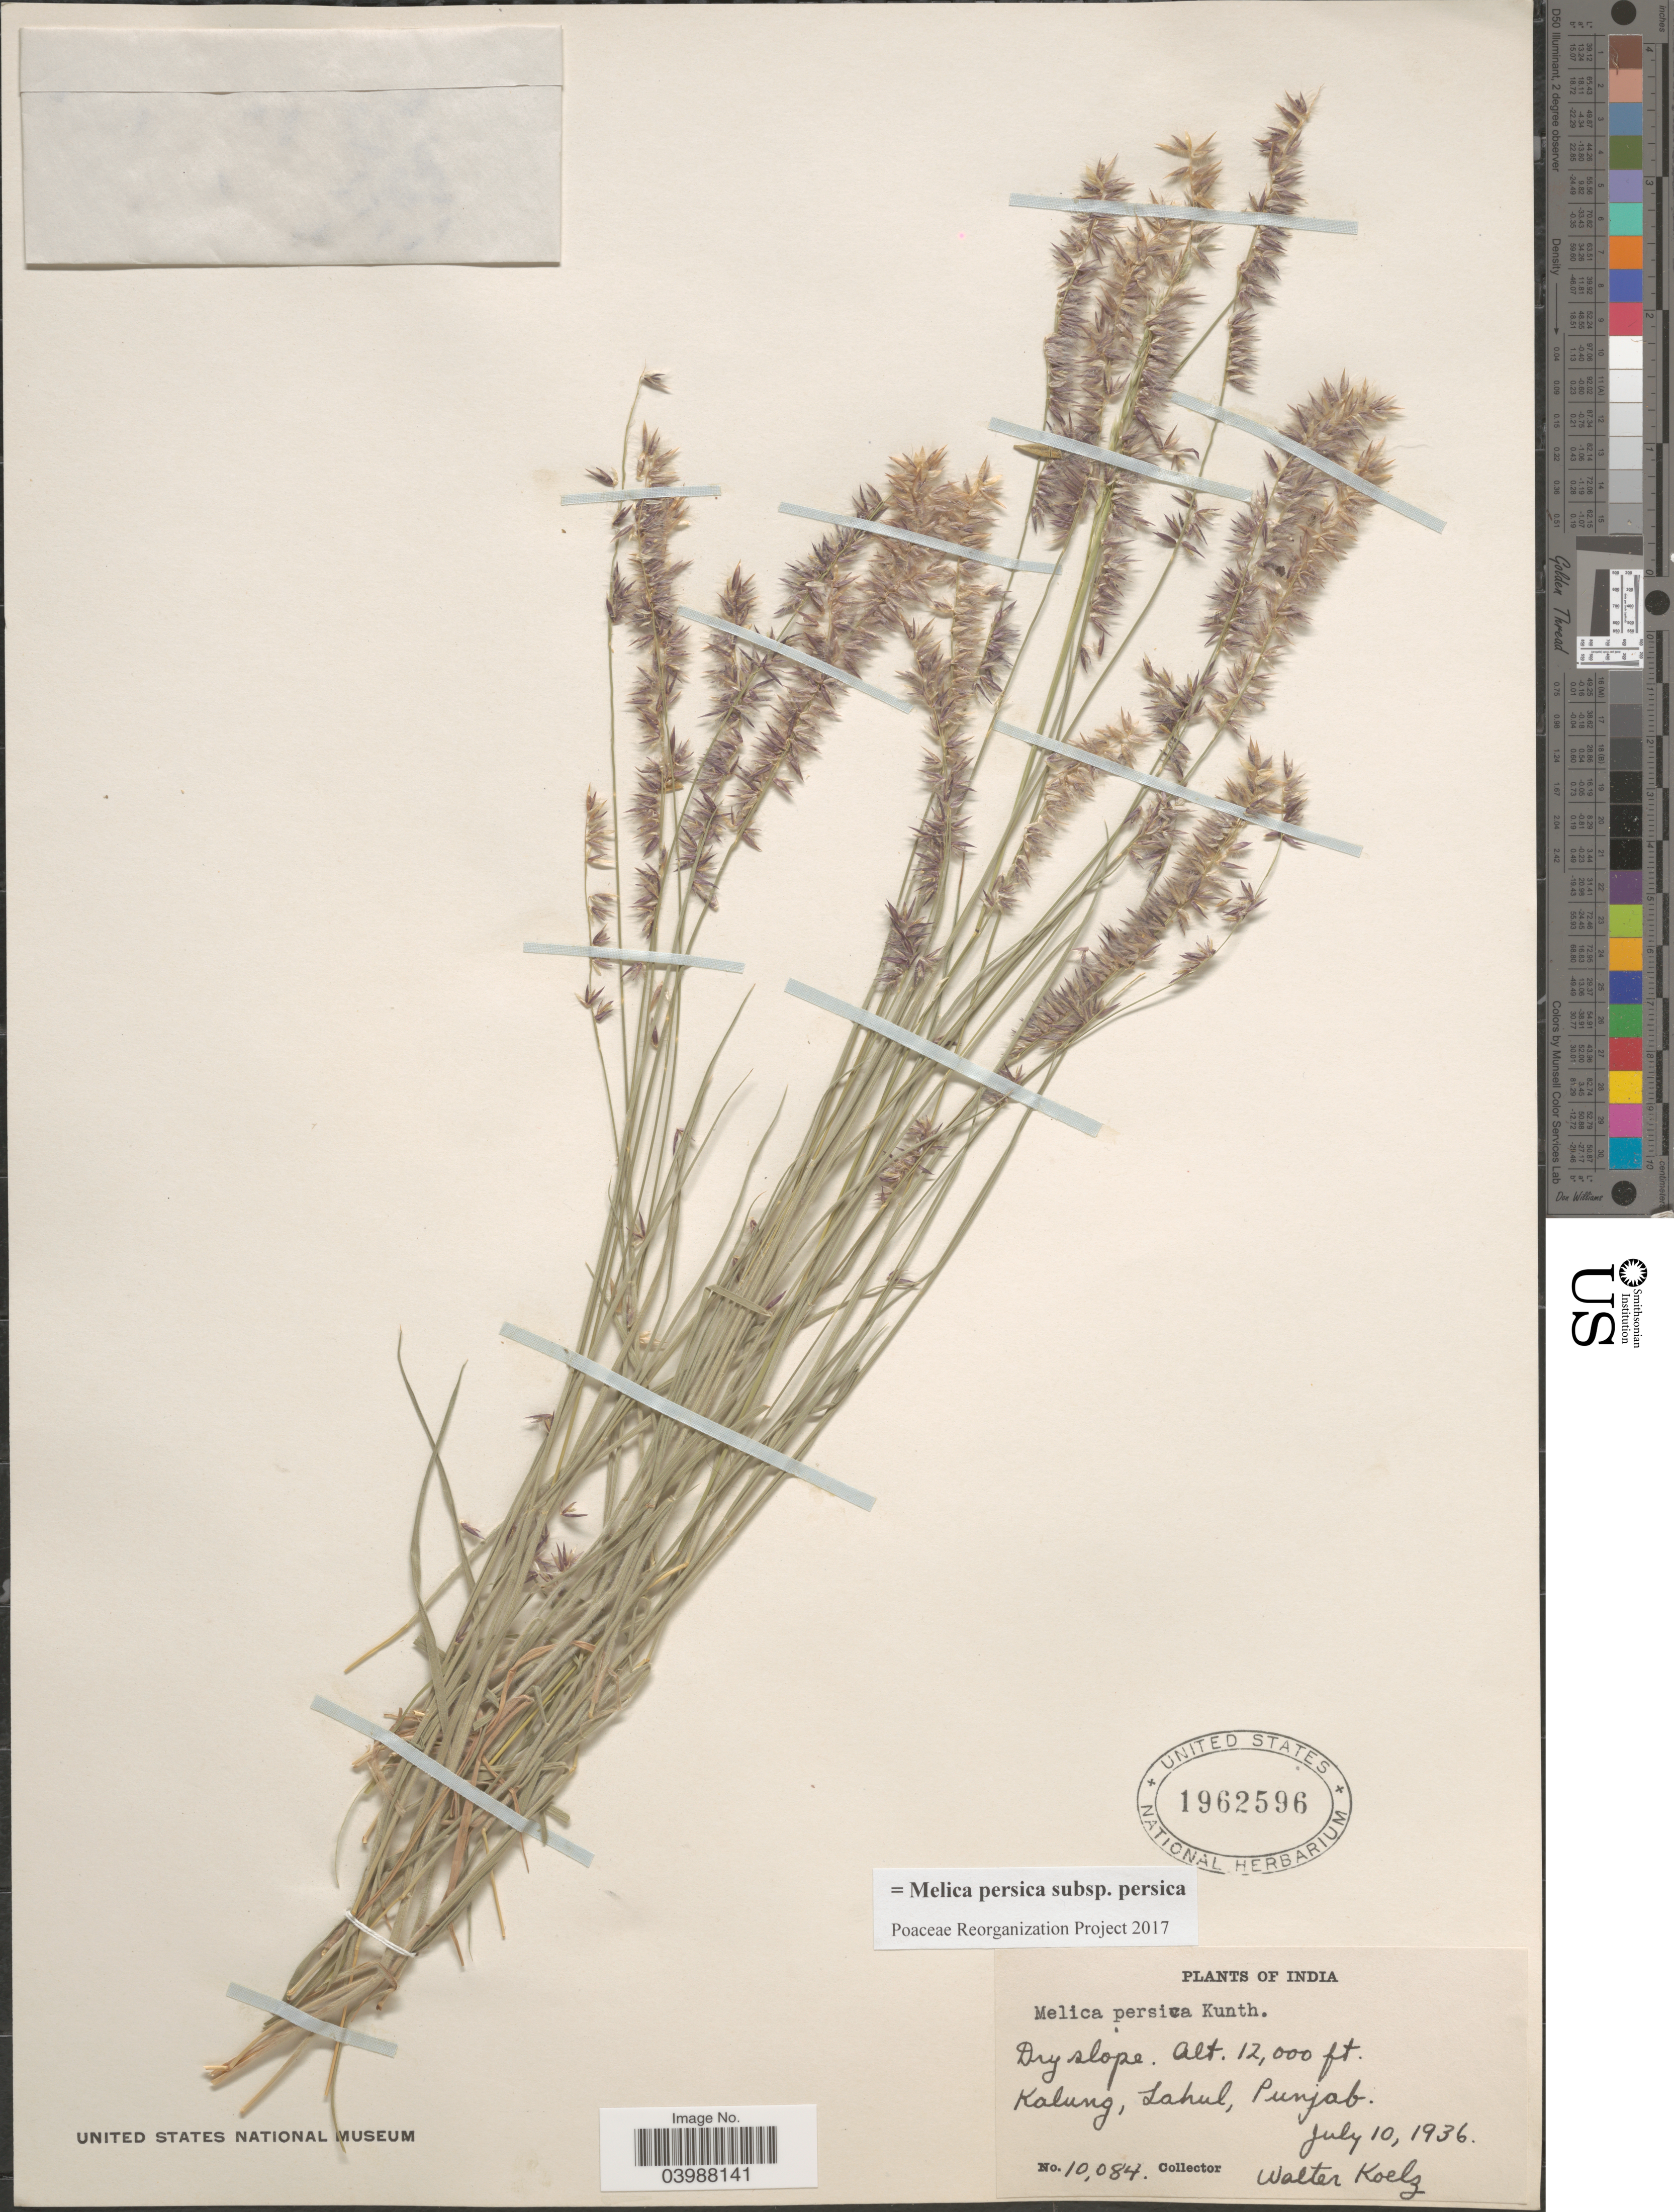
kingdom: Plantae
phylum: Tracheophyta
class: Liliopsida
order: Poales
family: Poaceae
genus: Melica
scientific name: Melica persica subsp. persica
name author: Kunth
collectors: W. N. Koelz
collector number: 10084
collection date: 1936-07-10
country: India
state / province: Punjab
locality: Kalung, Lahul, Punjab.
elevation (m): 3658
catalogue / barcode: US 1962596